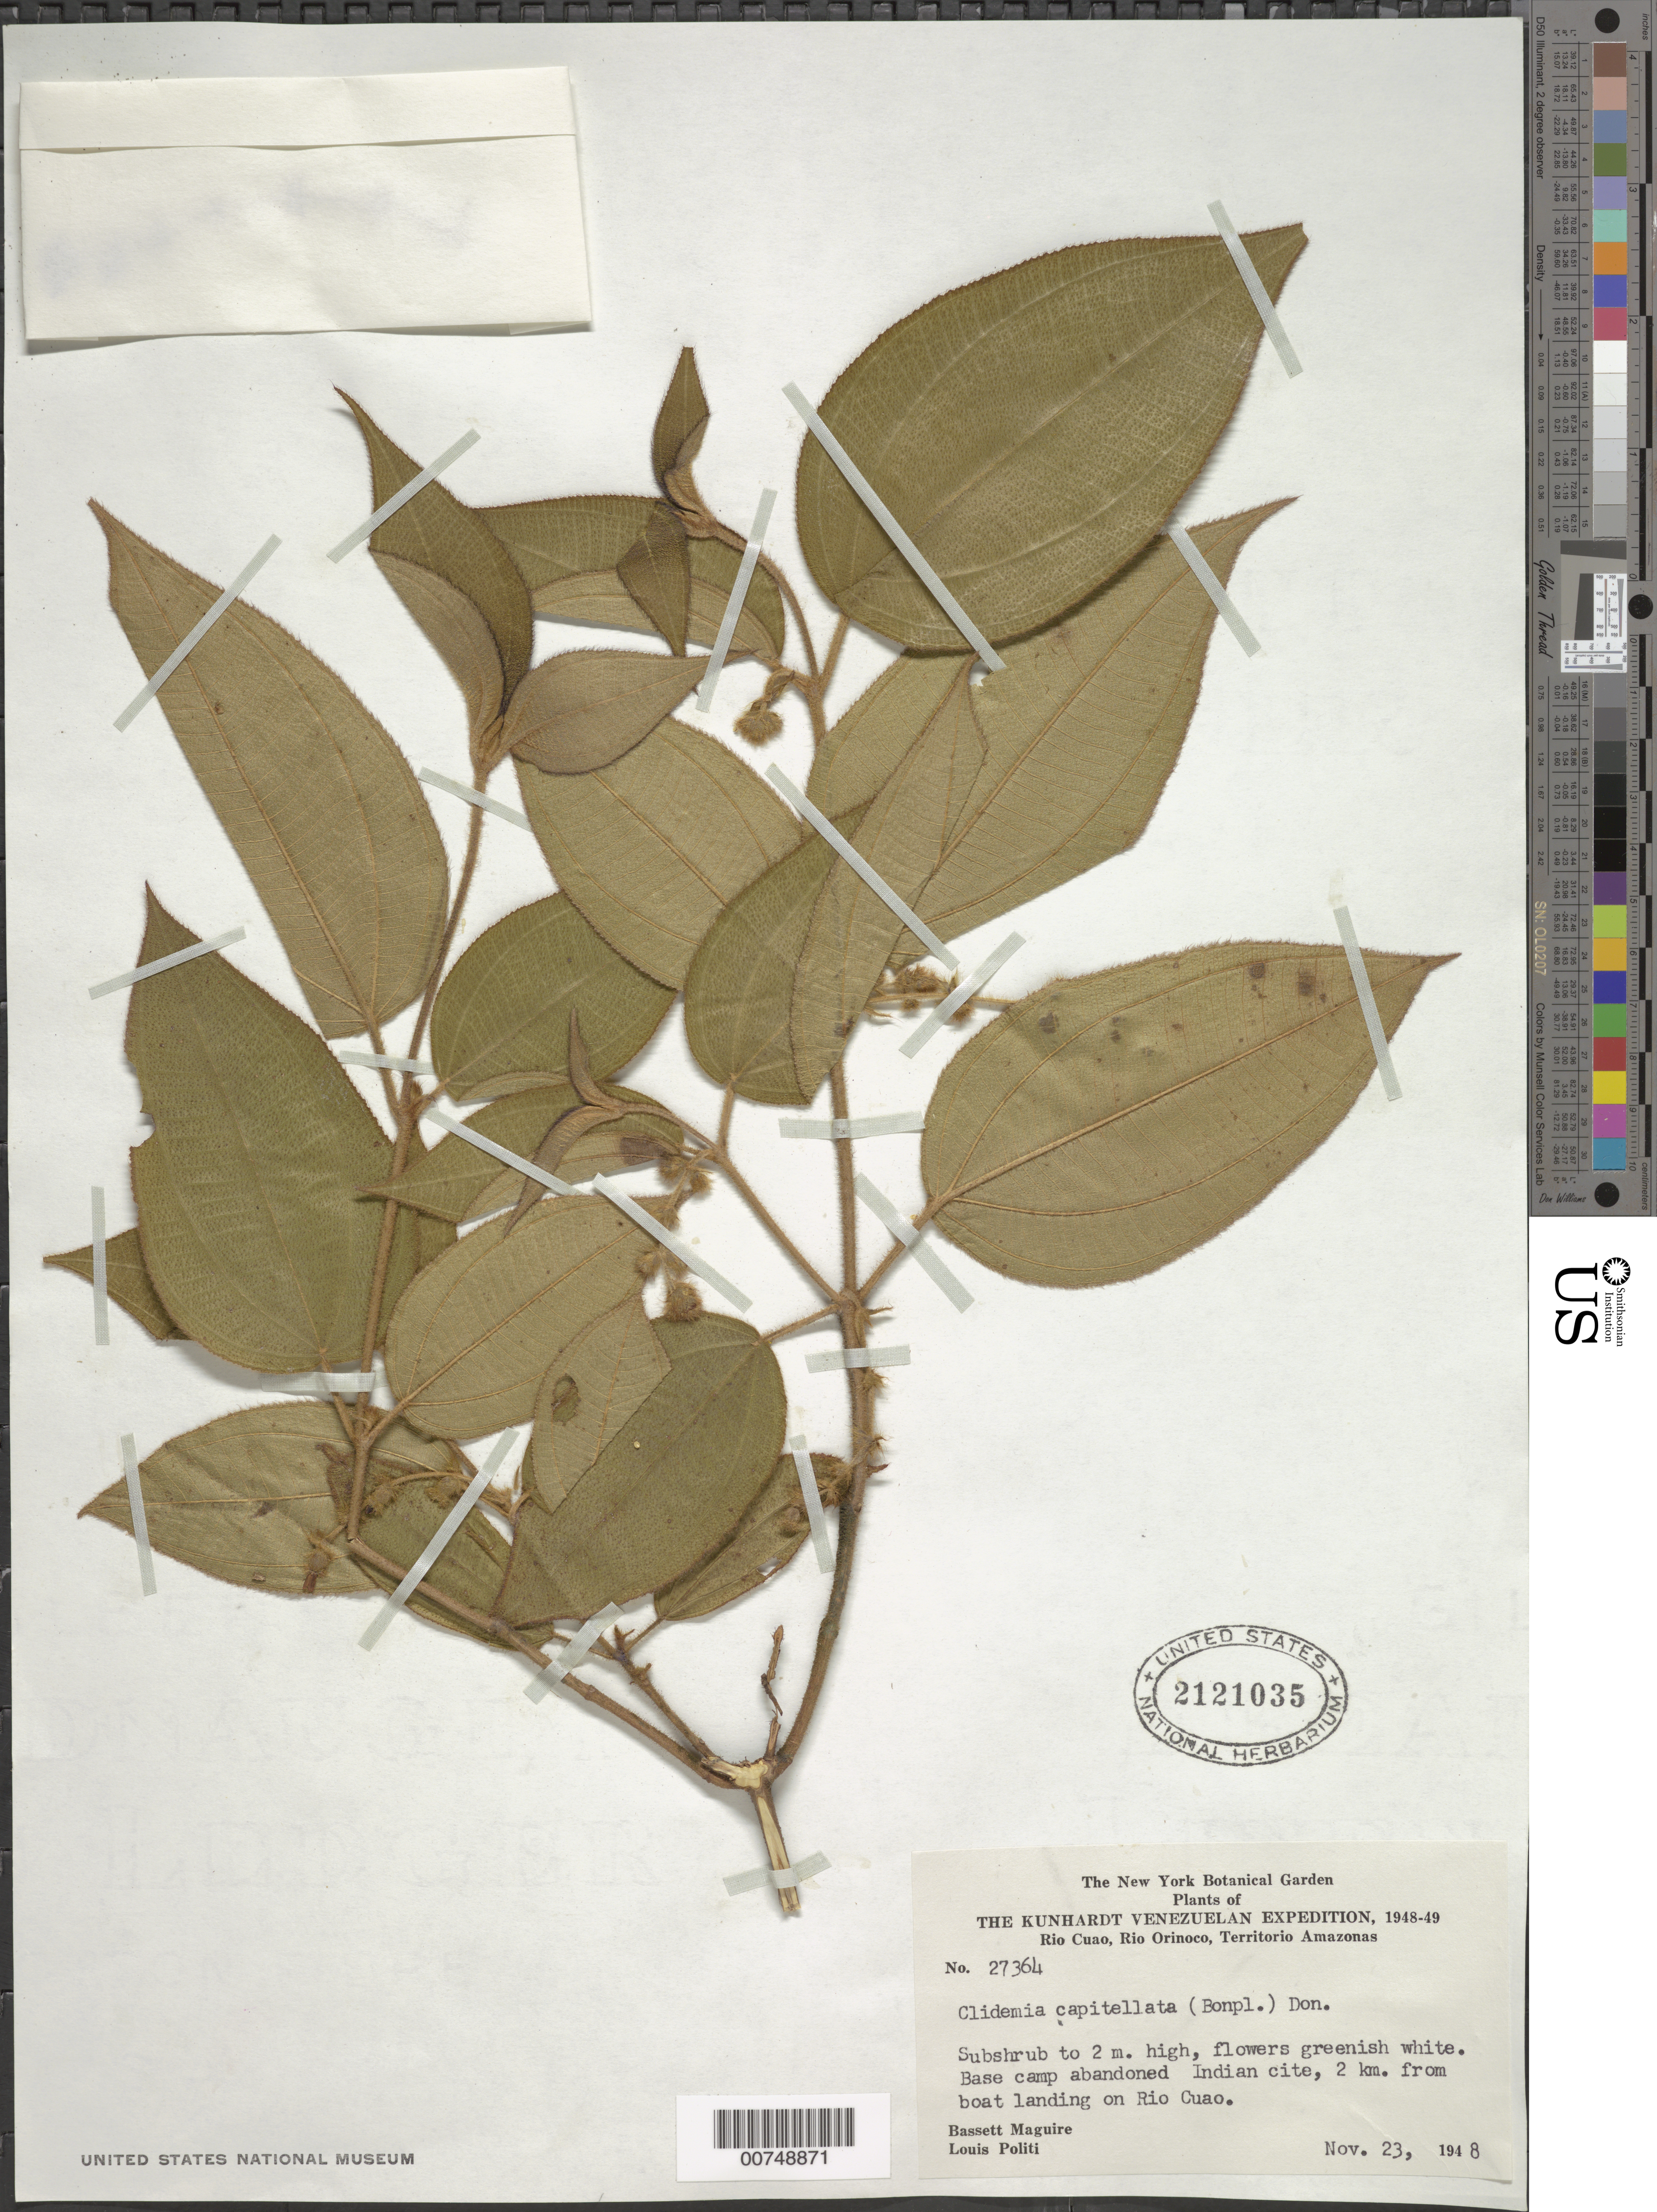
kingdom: Plantae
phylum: Tracheophyta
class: Magnoliopsida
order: Myrtales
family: Melastomataceae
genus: Clidemia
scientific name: Clidemia capitellata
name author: (Bonpl.) D. Don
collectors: B. Maguire & L. Politi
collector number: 27364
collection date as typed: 23-Nov-48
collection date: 1948-11-23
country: Venezuela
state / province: Amazonas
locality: Río Cuao, base camp abandoned Indian site, 2 km from boat landing on Río Cuao; Río Orinoco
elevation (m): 145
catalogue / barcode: US 2121035